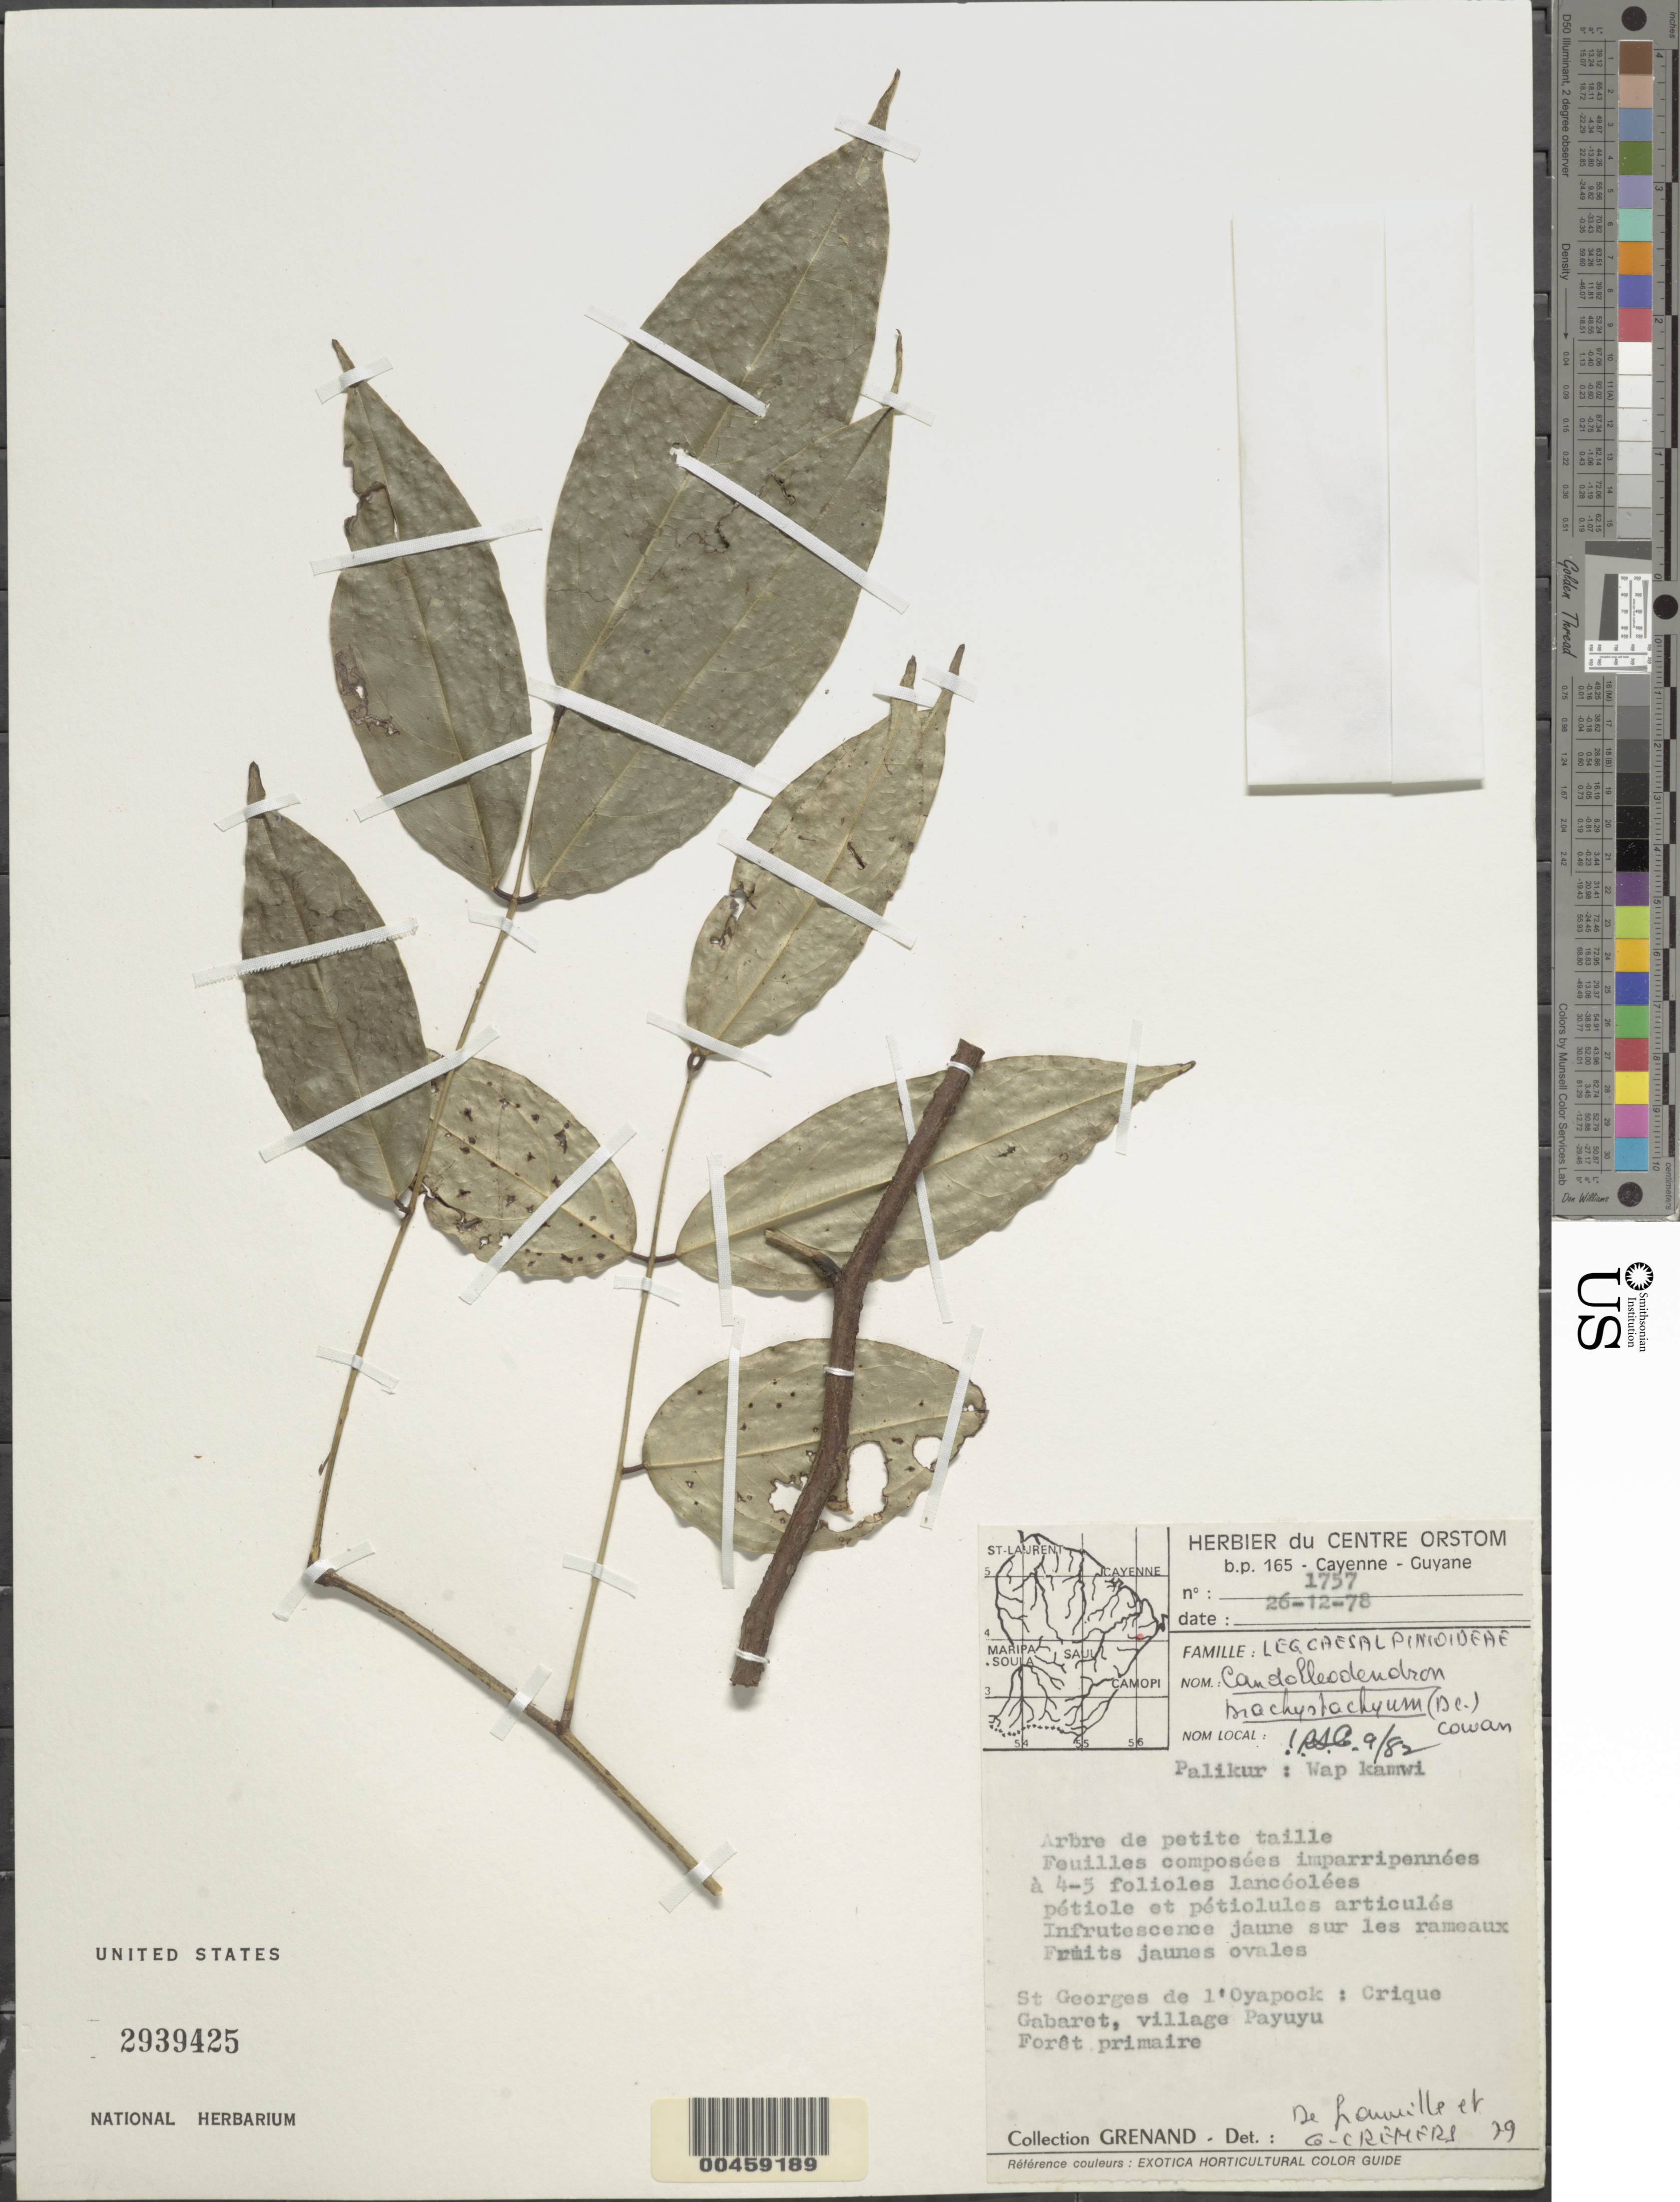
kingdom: Plantae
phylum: Tracheophyta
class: Magnoliopsida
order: Fabales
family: Fabaceae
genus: Candolleodendron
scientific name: Candolleodendron brachystachyum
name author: (DC.) R.S. Cowan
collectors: P. Grenand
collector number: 1757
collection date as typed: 26 Dec 1978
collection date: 1978-12-26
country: French Guiana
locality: St. georges de l'oyapock; crique gabaret, village payuyu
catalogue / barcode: US 2939425